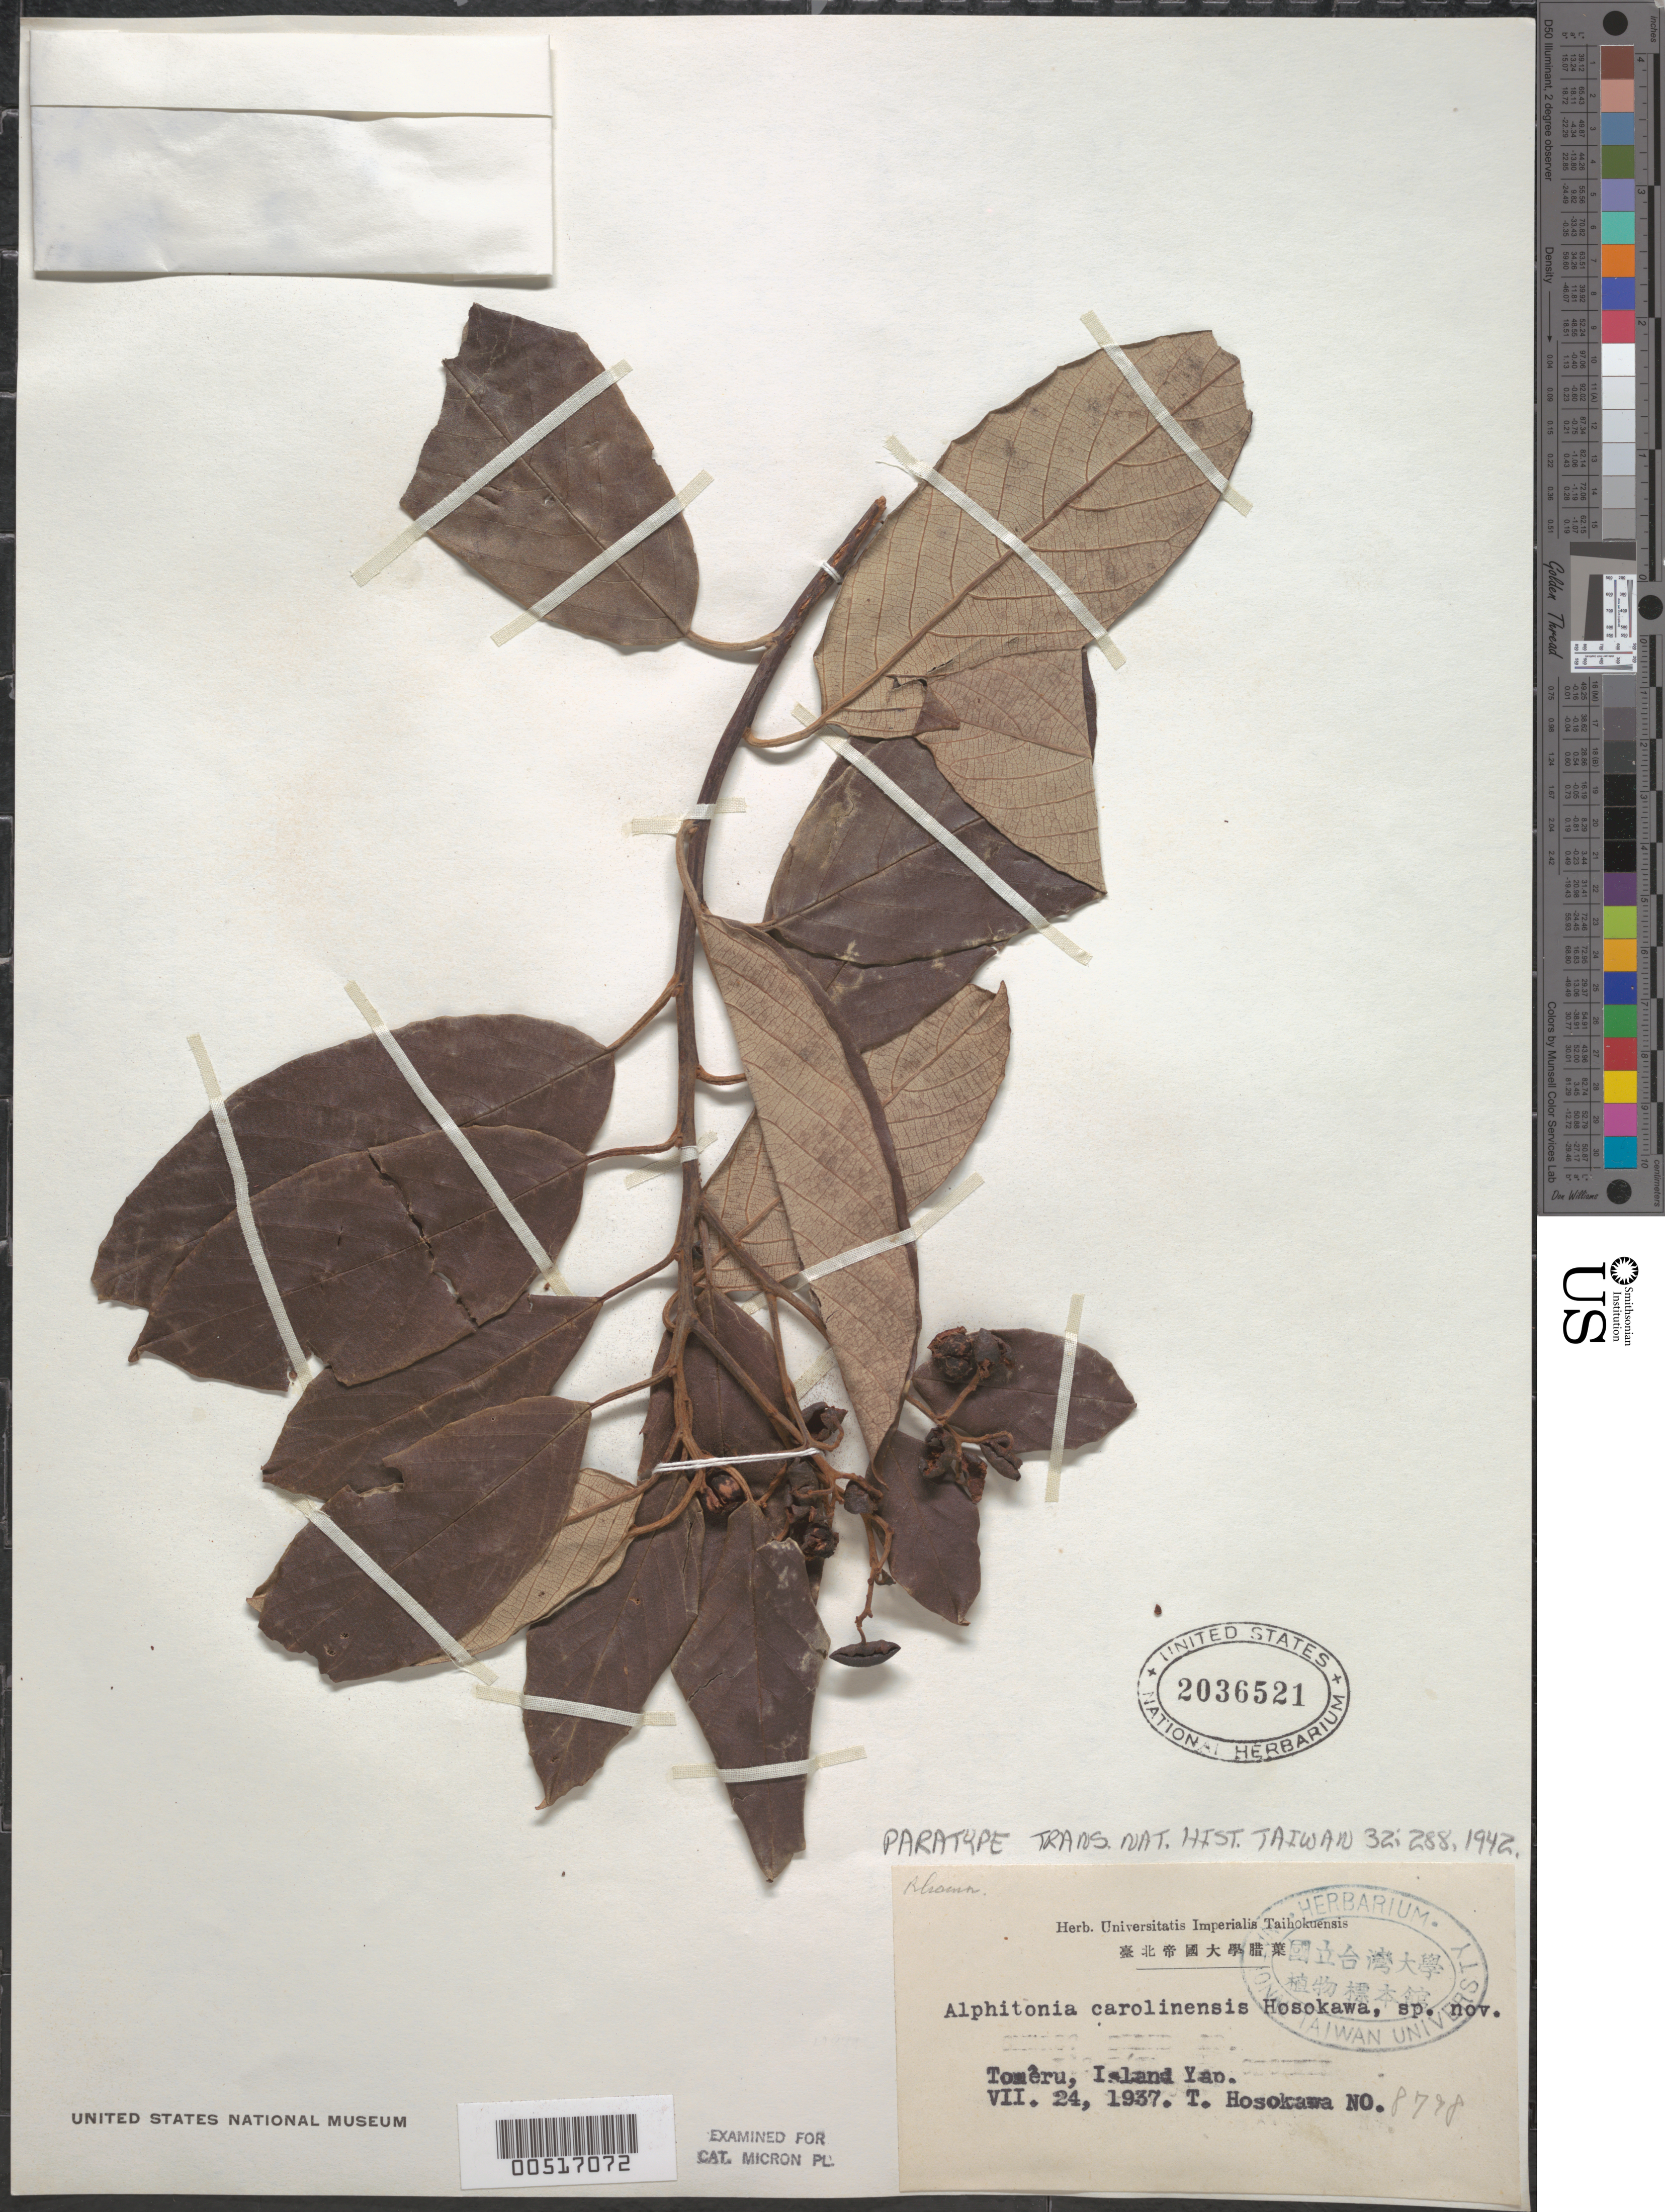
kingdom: Plantae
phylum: Tracheophyta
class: Magnoliopsida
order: Rosales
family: Rhamnaceae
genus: Alphitonia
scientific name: Alphitonia carolinensis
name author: Hosok.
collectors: T. Hosokawa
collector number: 8798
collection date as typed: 24 Jul 1937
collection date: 1937-07-24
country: Micronesia, Federated States of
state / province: Yap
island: Yap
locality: Tomeru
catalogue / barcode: US 2036521